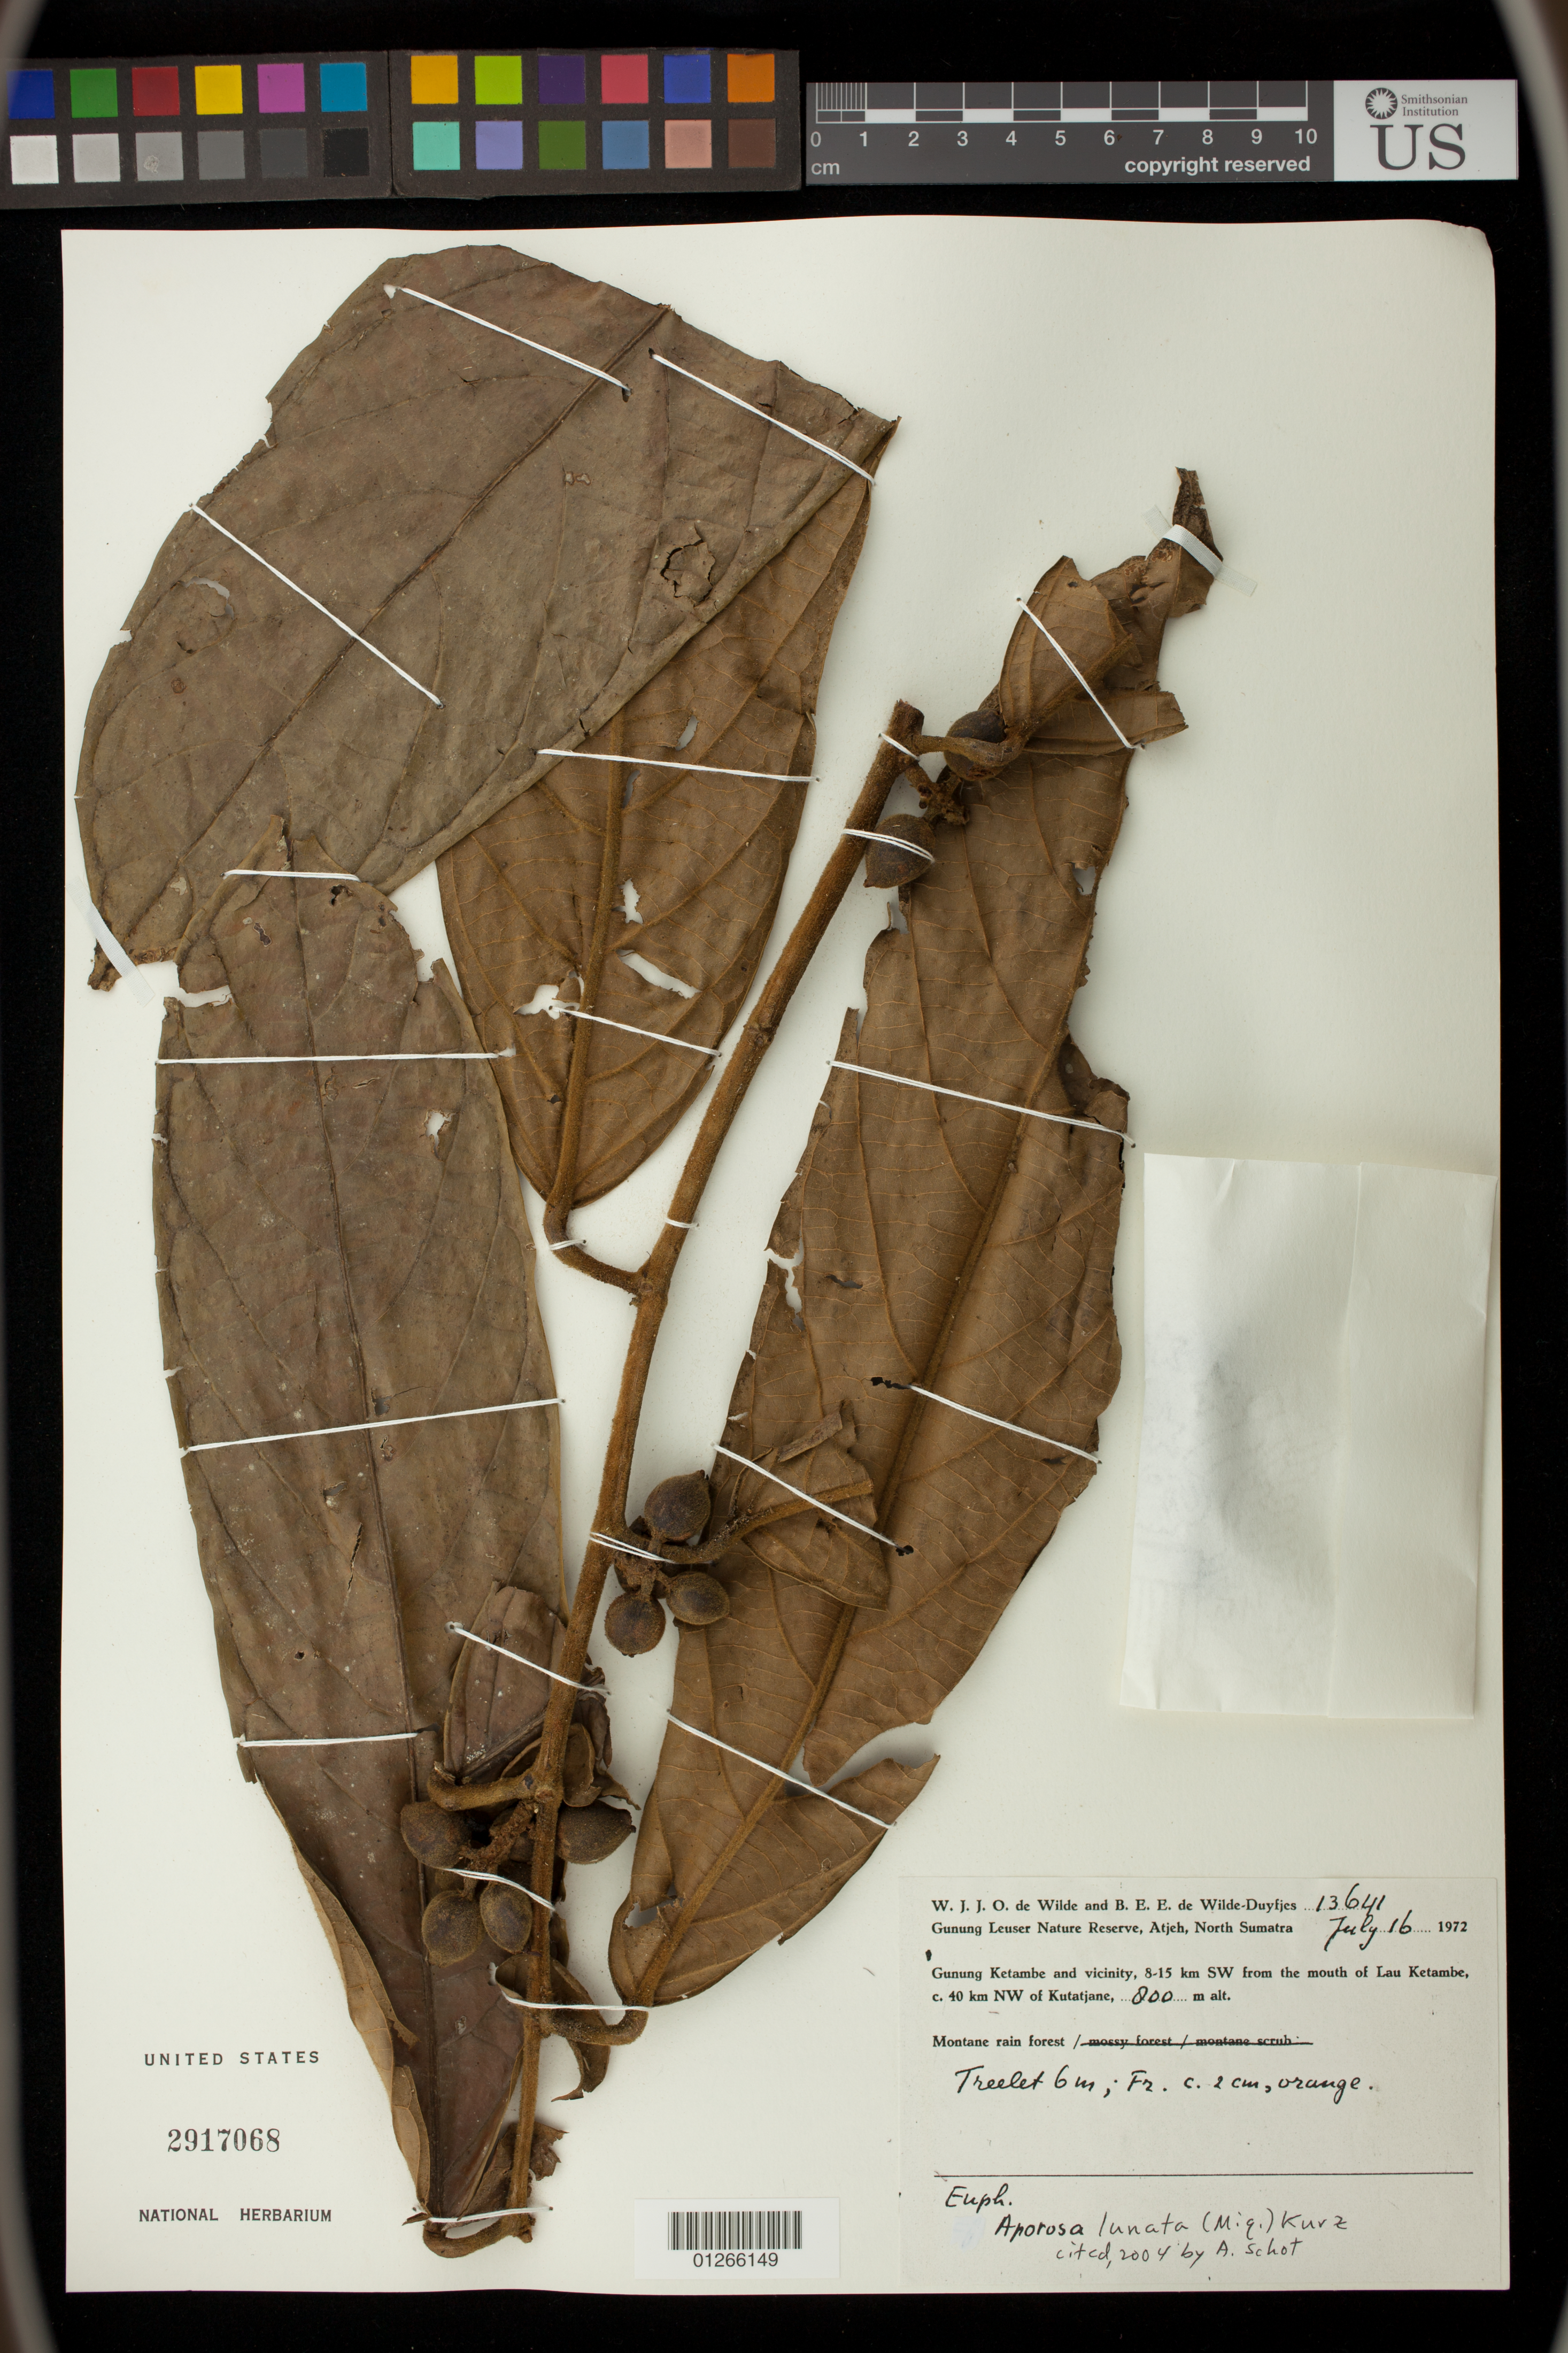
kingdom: Plantae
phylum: Tracheophyta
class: Magnoliopsida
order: Malpighiales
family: Phyllanthaceae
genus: Aporosa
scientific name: Aporosa lunata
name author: (Miq.) Kurz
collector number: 13641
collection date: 1972-07-16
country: Indonesia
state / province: Sumatra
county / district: Sumatera Utara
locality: Gunung Leuser Nature Reserve, Atjeh, North Sumatra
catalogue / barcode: US 2917068